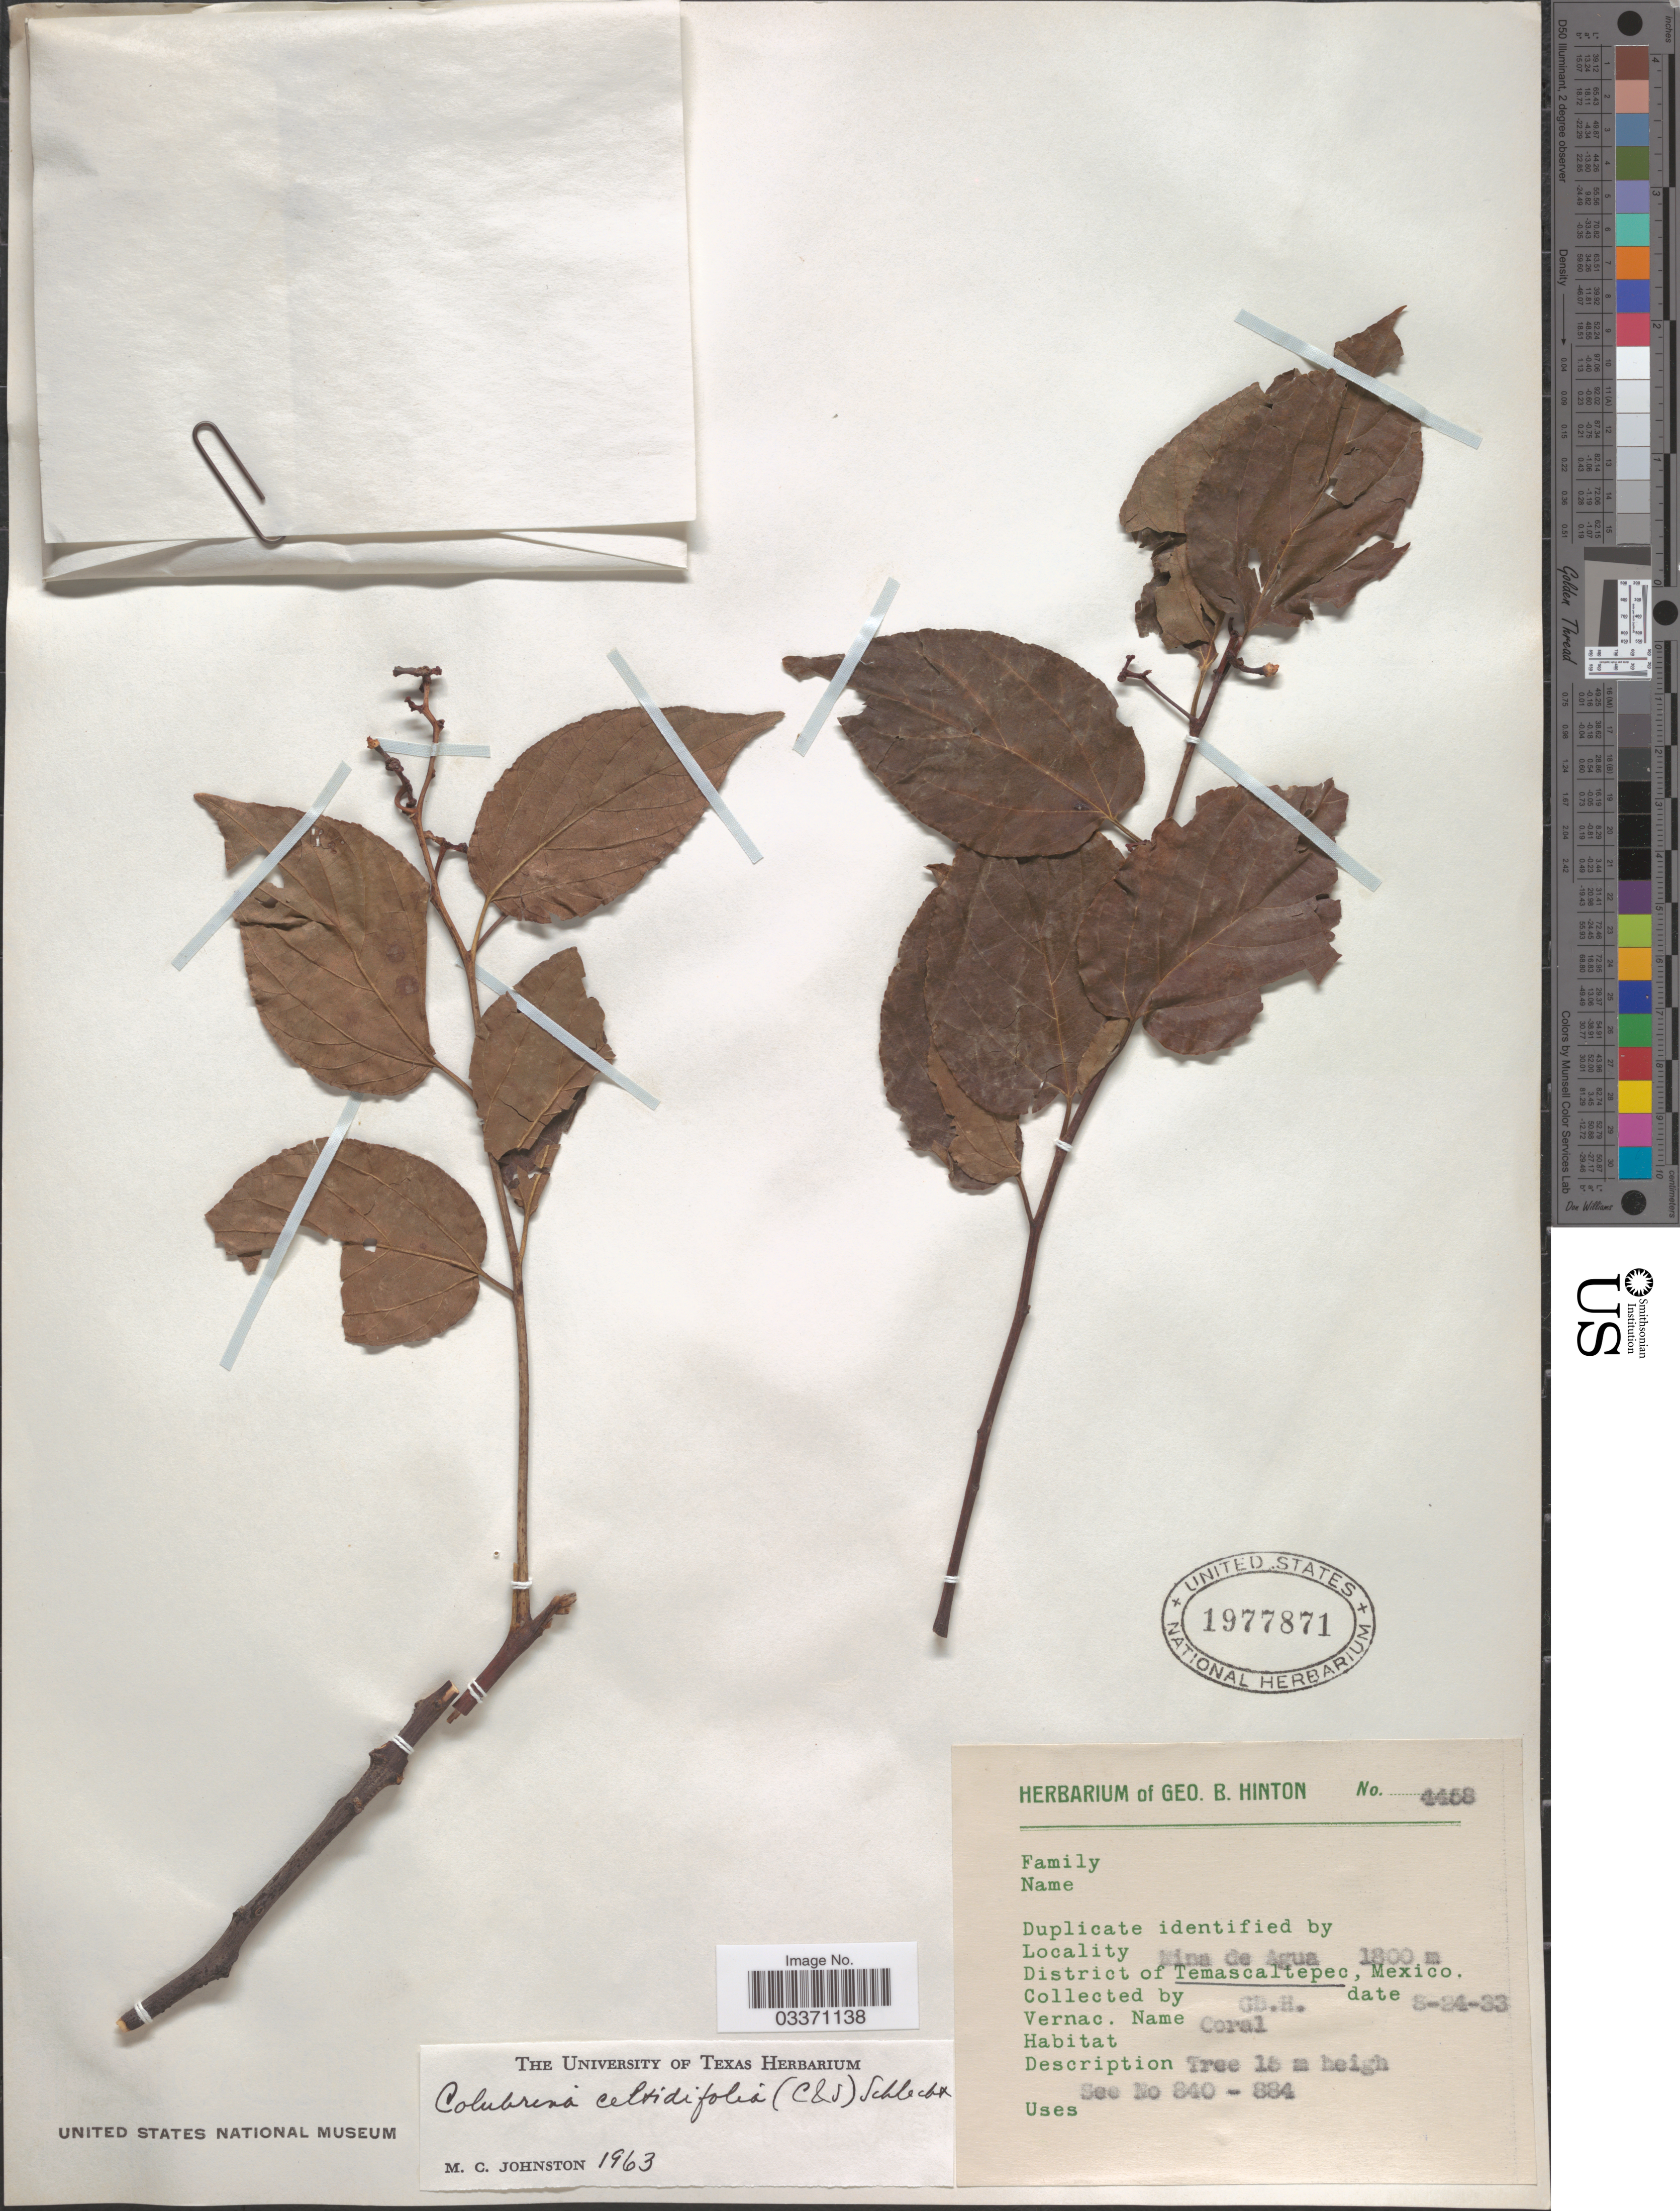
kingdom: Plantae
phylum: Tracheophyta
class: Magnoliopsida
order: Rosales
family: Rhamnaceae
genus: Colubrina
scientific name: Colubrina celtidifolia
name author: (Schltdl. & Cham.) Schltdl.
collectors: G. B. Hinton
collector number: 4458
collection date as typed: Transcribed d/m/y: 24/8/33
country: Mexico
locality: Mina de Agua, District of Temascaltepec.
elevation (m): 1800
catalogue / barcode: US 1977871